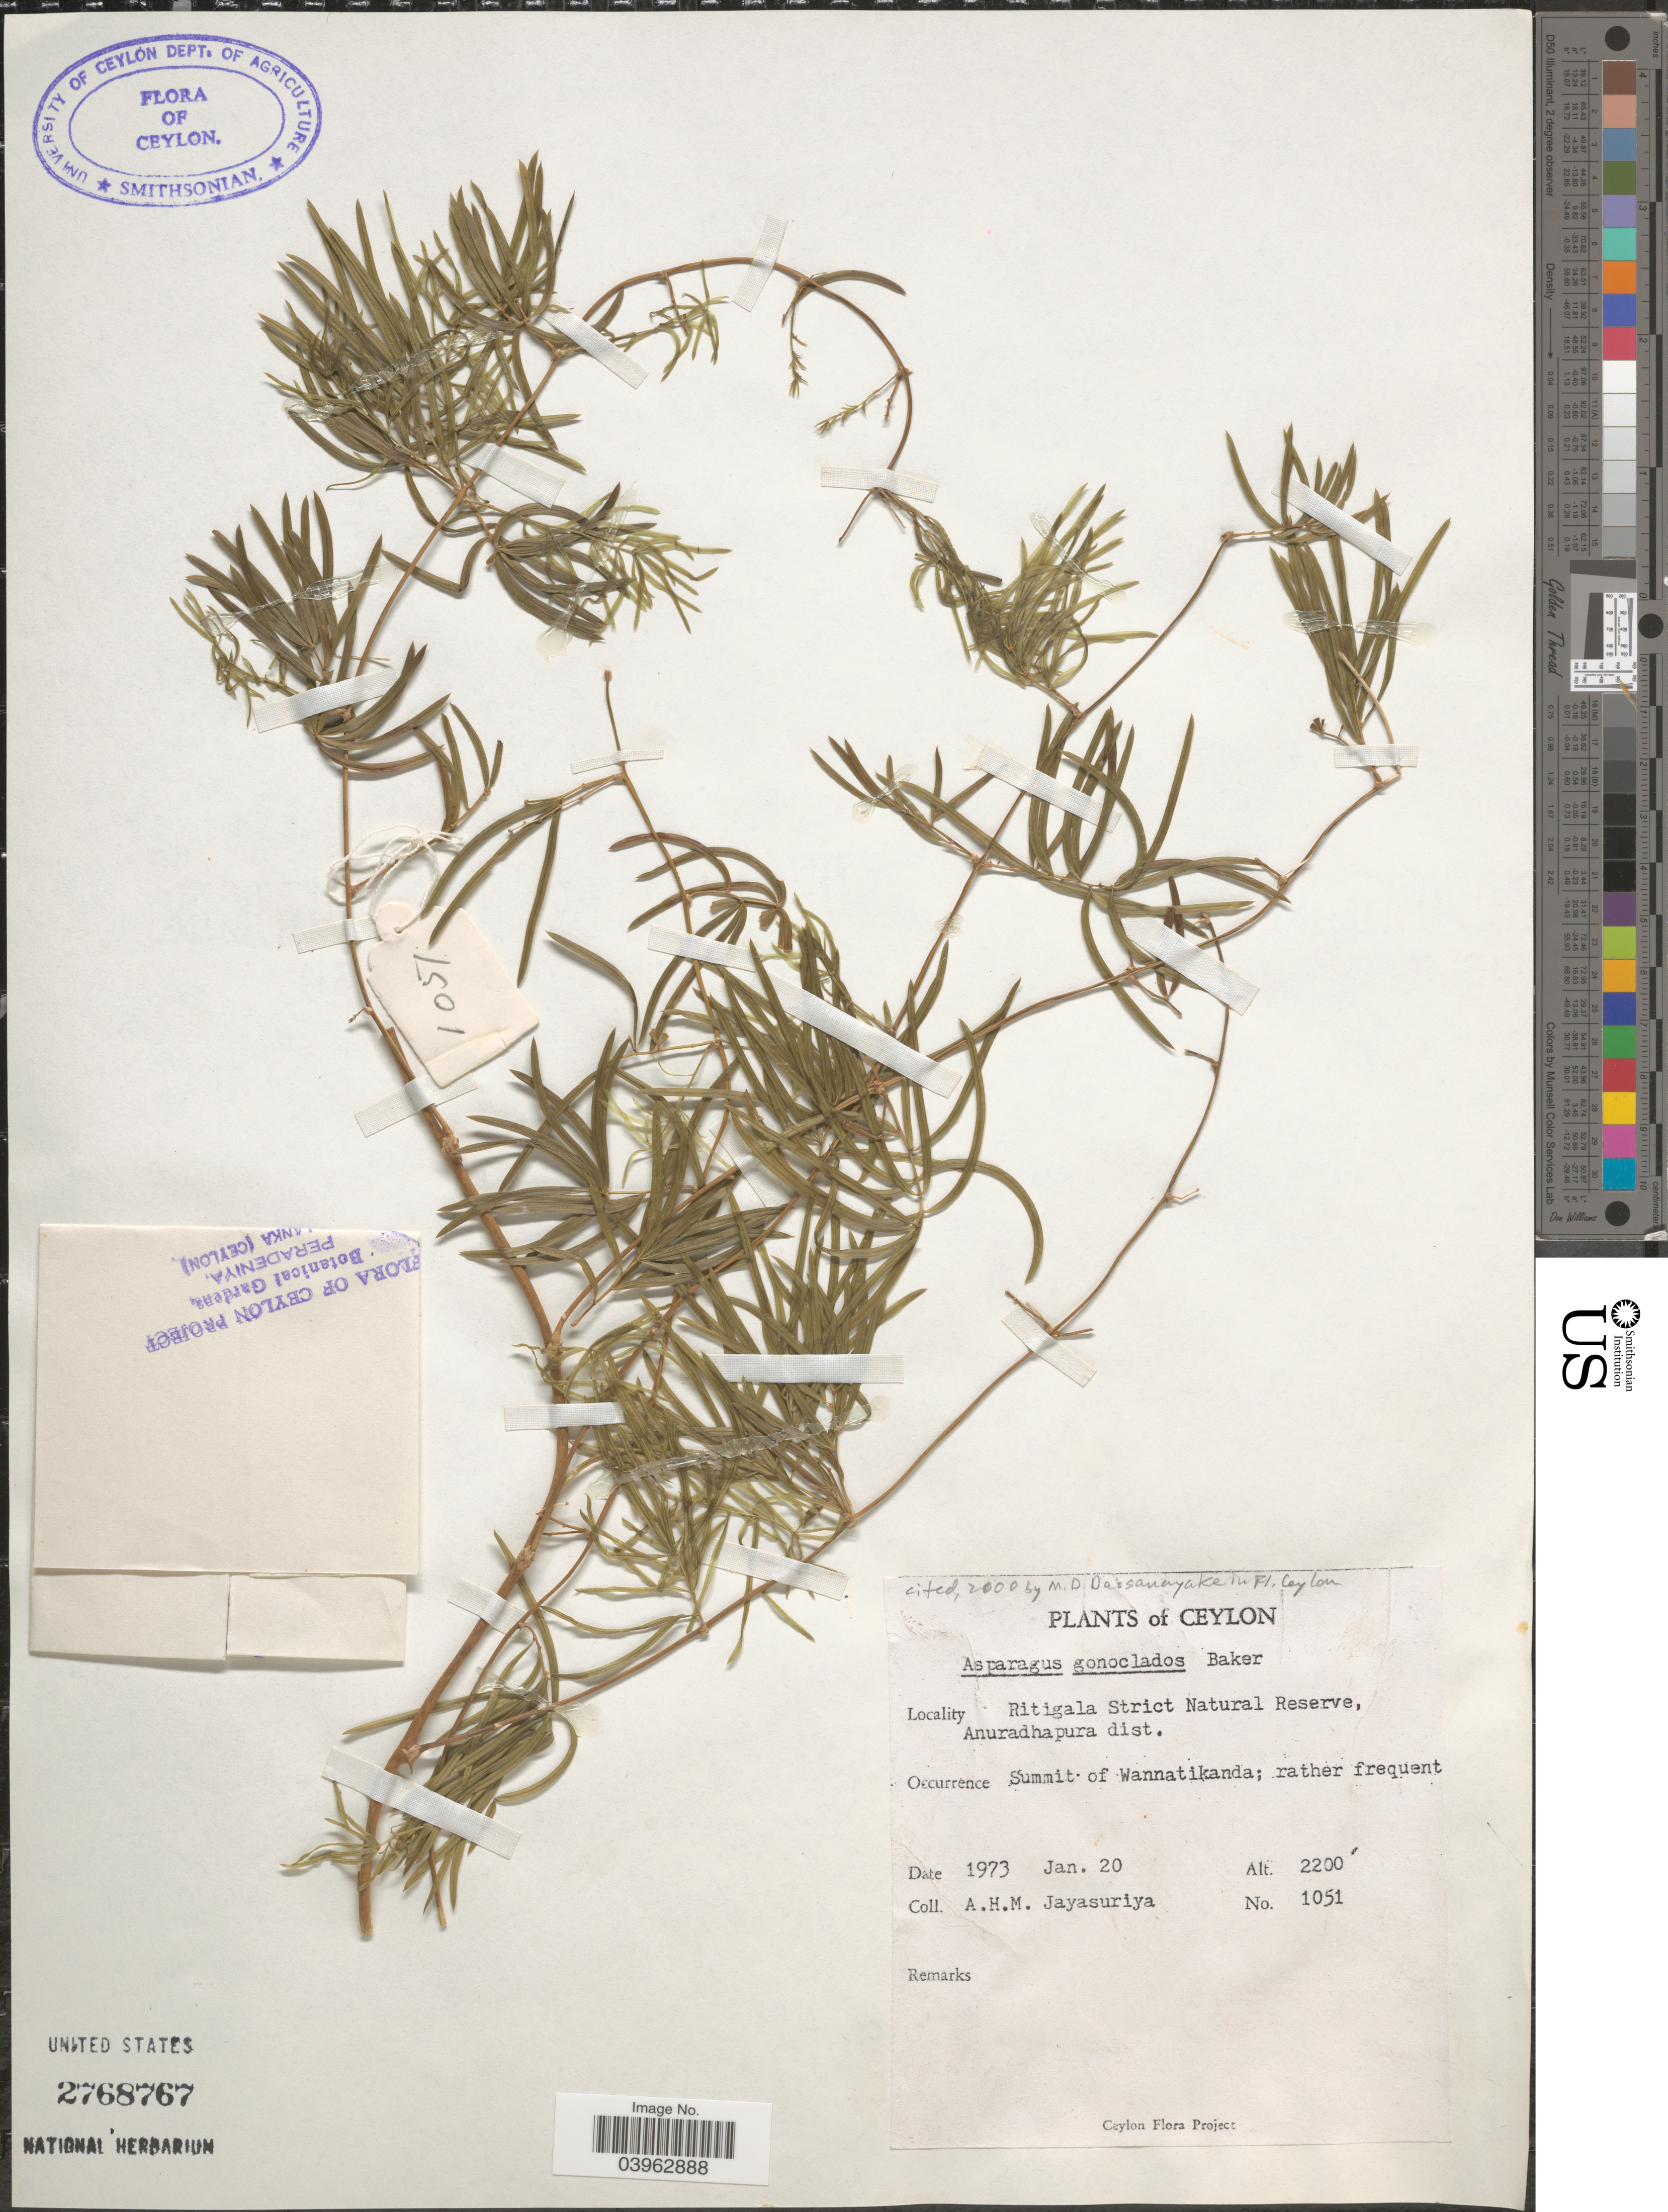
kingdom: Plantae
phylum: Tracheophyta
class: Liliopsida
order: Asparagales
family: Asparagaceae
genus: Asparagus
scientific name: Asparagus gonoclados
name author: Baker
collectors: A. H. Jayasuriya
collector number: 1051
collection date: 1973-01-20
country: Sri Lanka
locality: Ceylon. Ritigala Strict Natural Reserve, Anuradhapura dist. Summit of Wannatikanda; rather frequent.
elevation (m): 671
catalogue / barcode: US 2768767